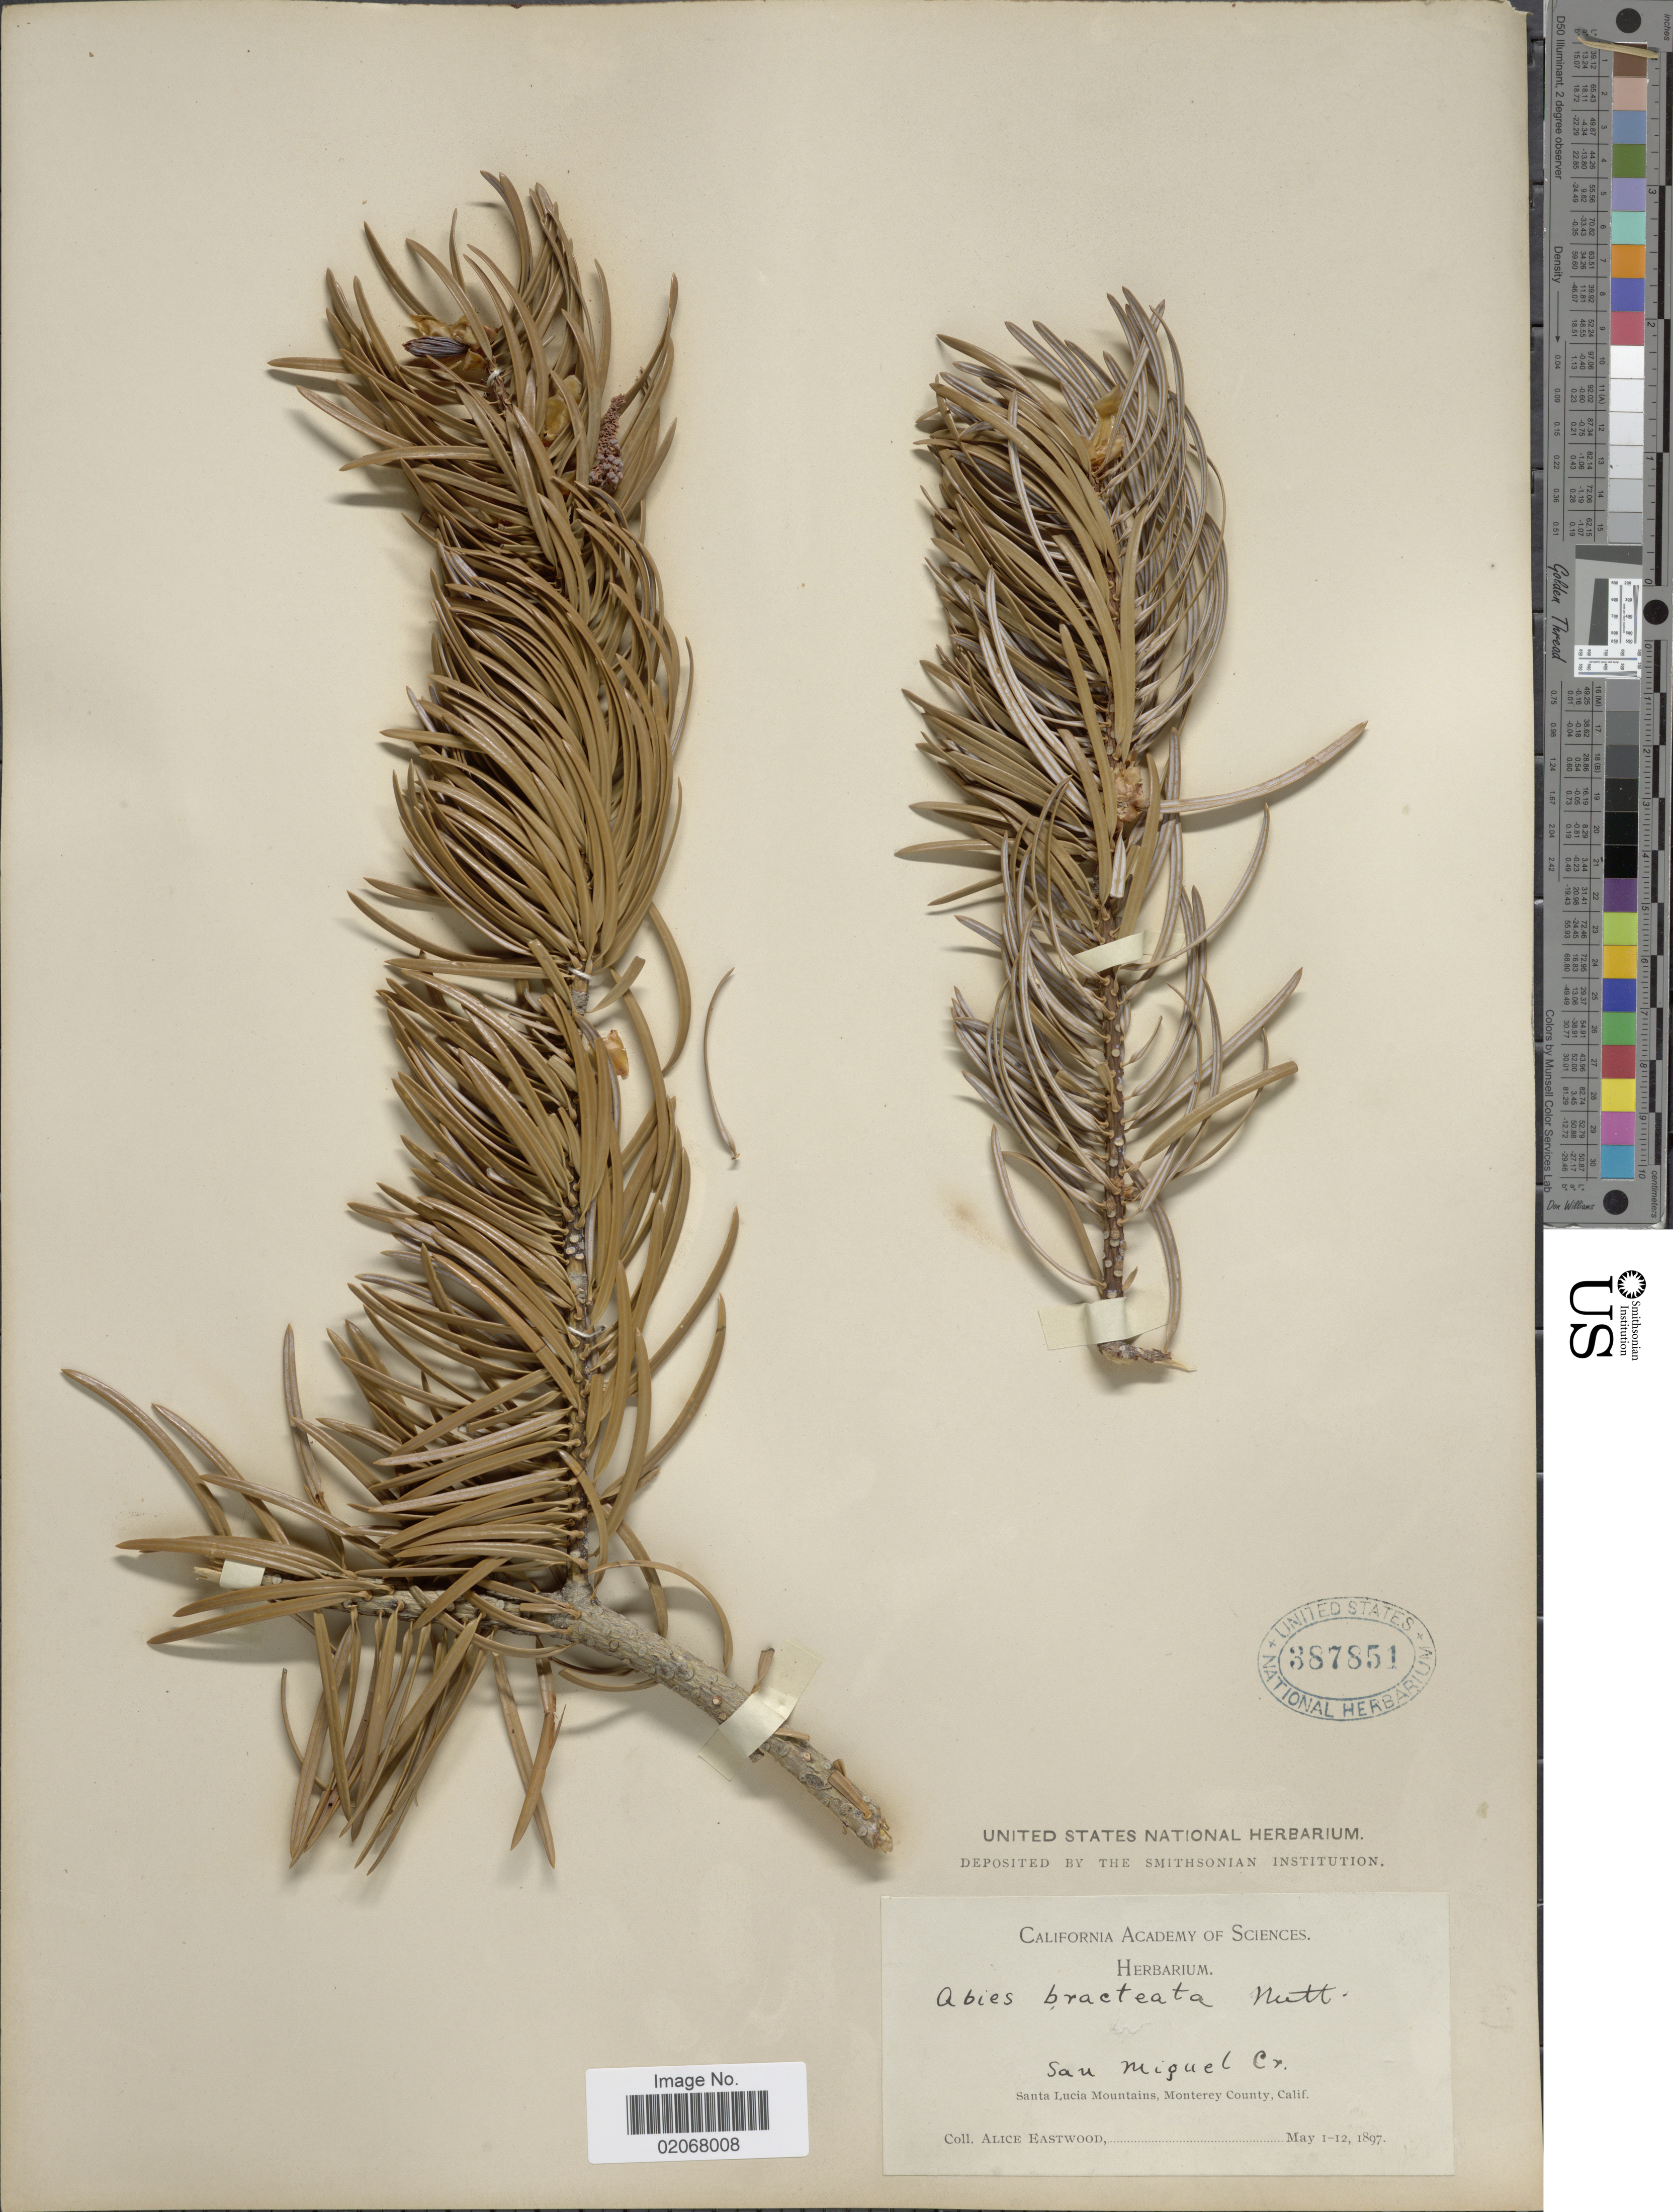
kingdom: Plantae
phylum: Tracheophyta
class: Pinopsida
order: Pinales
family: Pinaceae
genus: Abies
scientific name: Abies bracteata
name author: (D. Don) Poit.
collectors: A. Eastwood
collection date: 1897-05-01/1897-05-12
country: United States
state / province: California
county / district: Monterey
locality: San Miguel Creek, Santa Lucia Mountains, Monterey County,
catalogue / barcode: US 387851